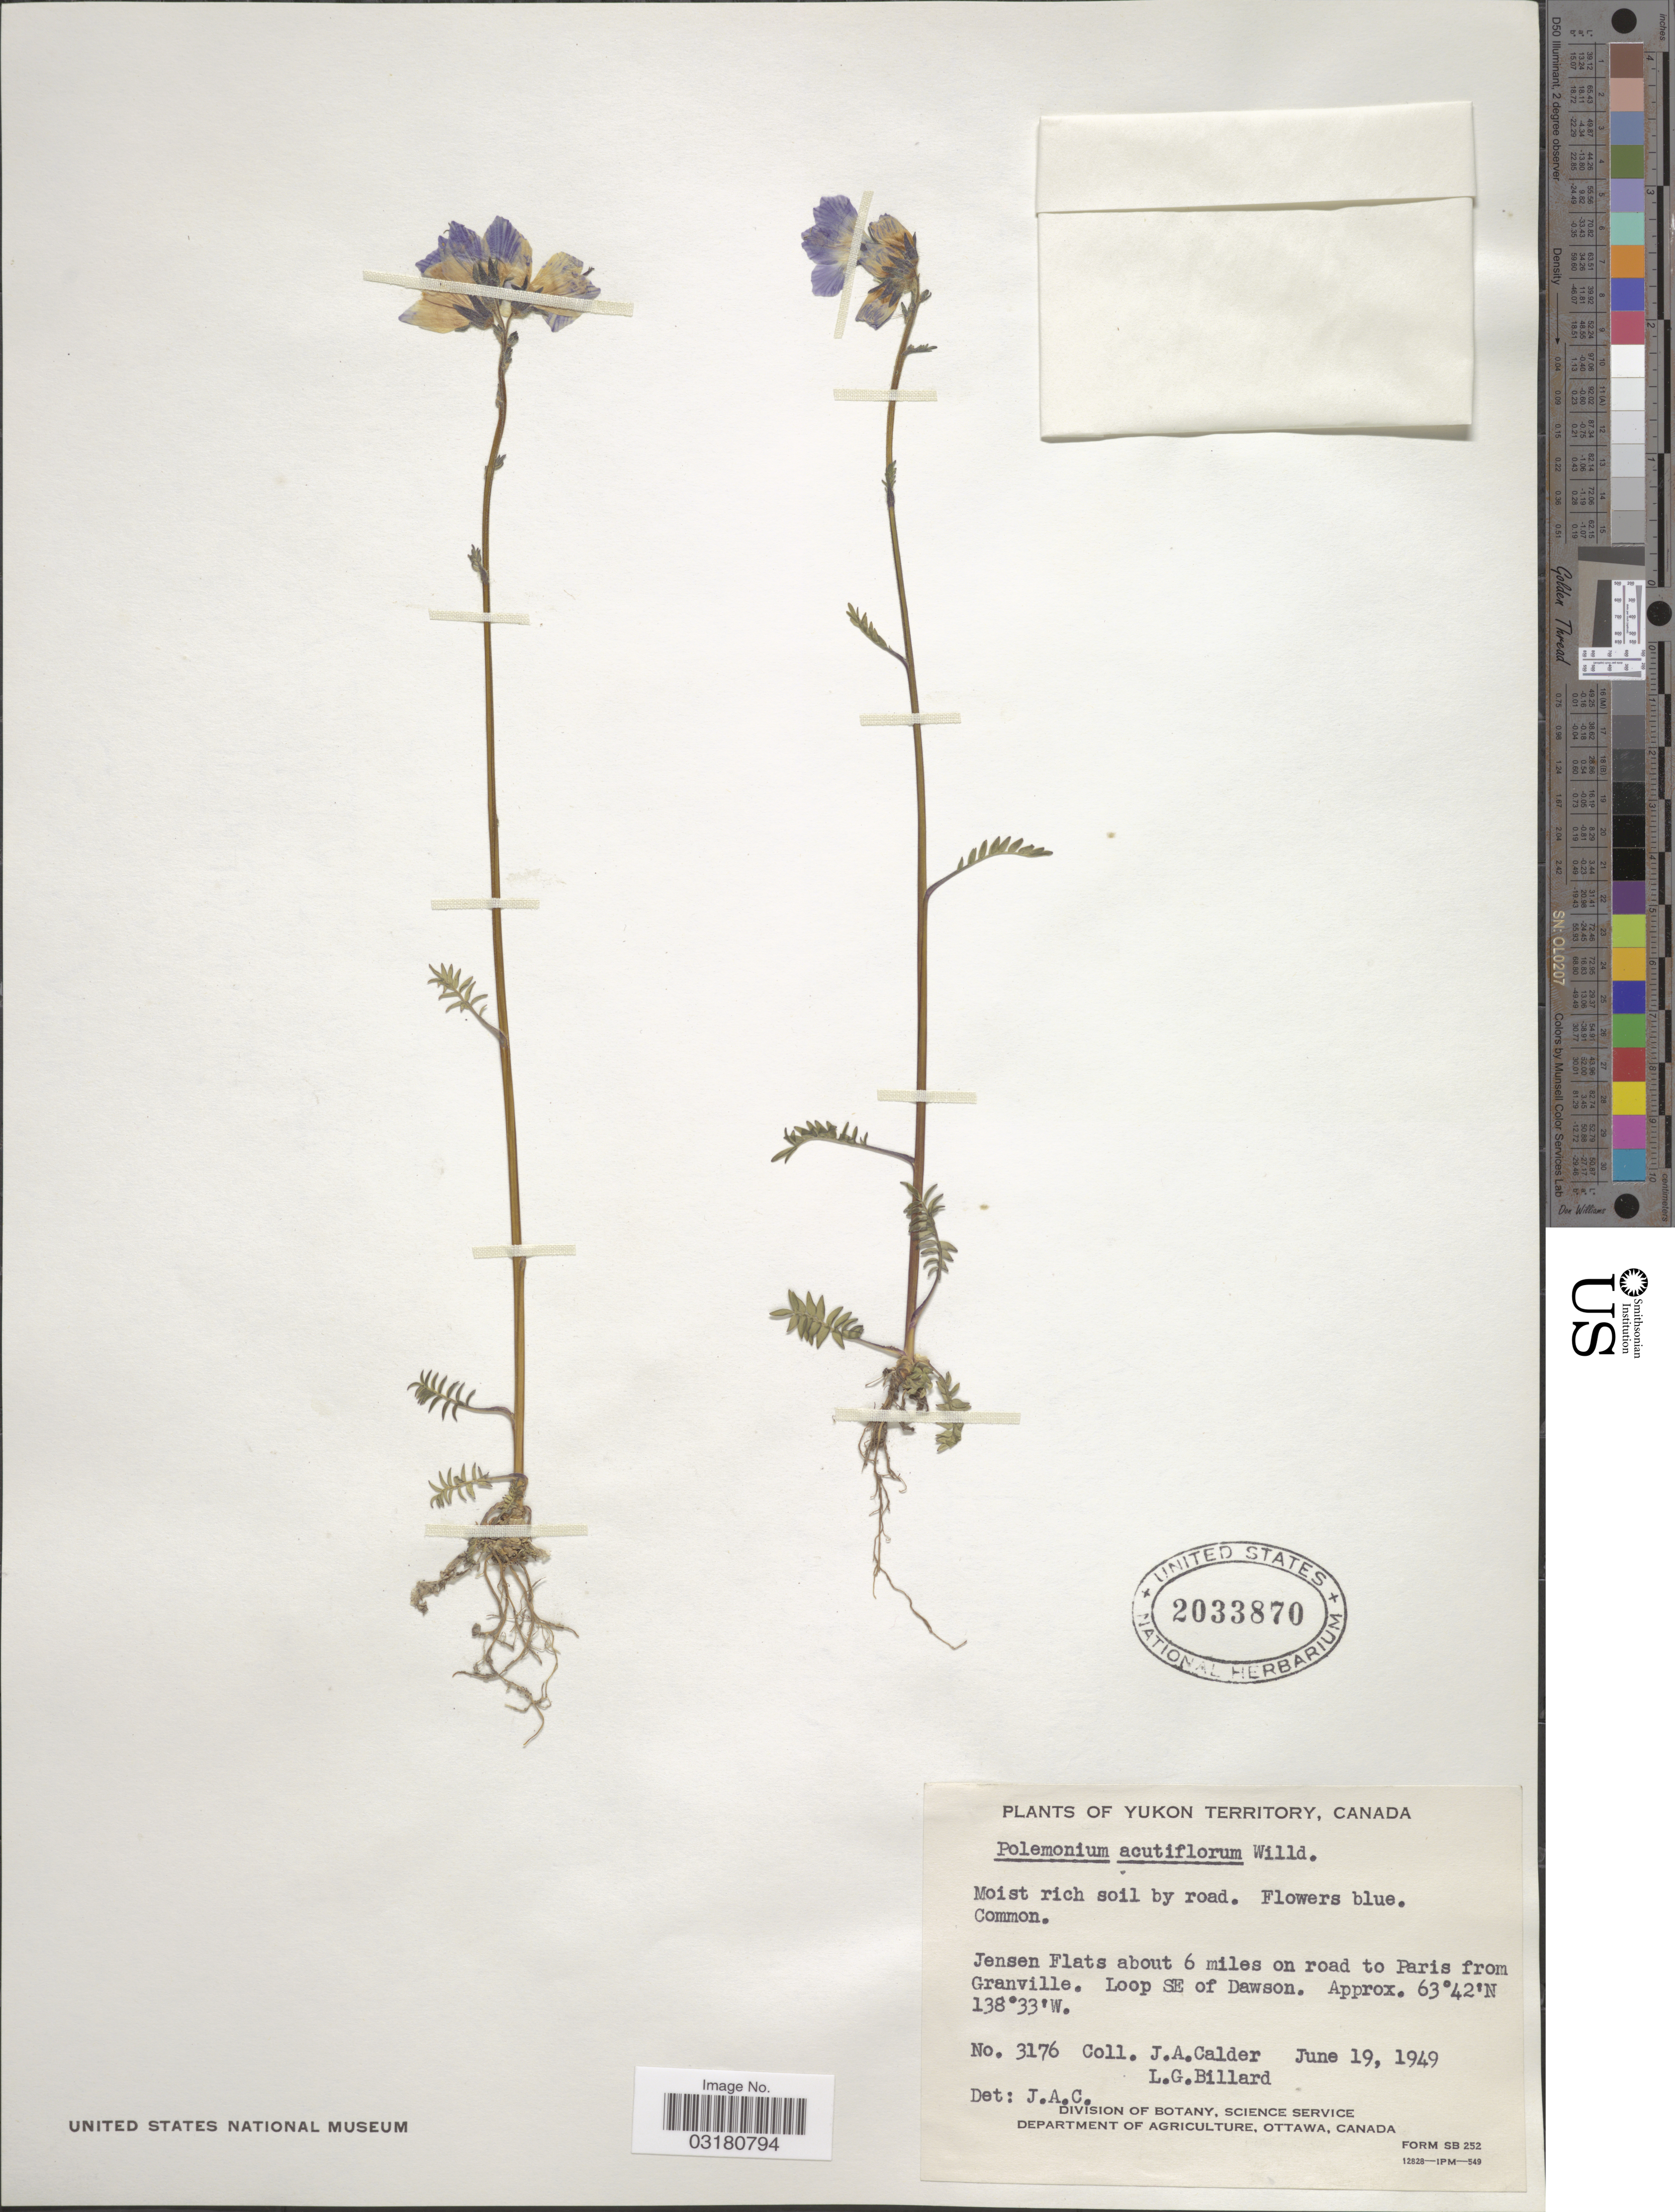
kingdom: Plantae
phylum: Tracheophyta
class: Magnoliopsida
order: Ericales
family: Polemoniaceae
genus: Polemonium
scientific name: Polemonium acutiflorum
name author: Willd. ex Roem. & Schult.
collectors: J. A. Calder & L. Billard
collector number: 3176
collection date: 1949-06-19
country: Canada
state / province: Yukon Territory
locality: Jensen Flats about 6 miles on road to Paris from Granville. Loop SE of Dawson.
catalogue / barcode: US 2033870